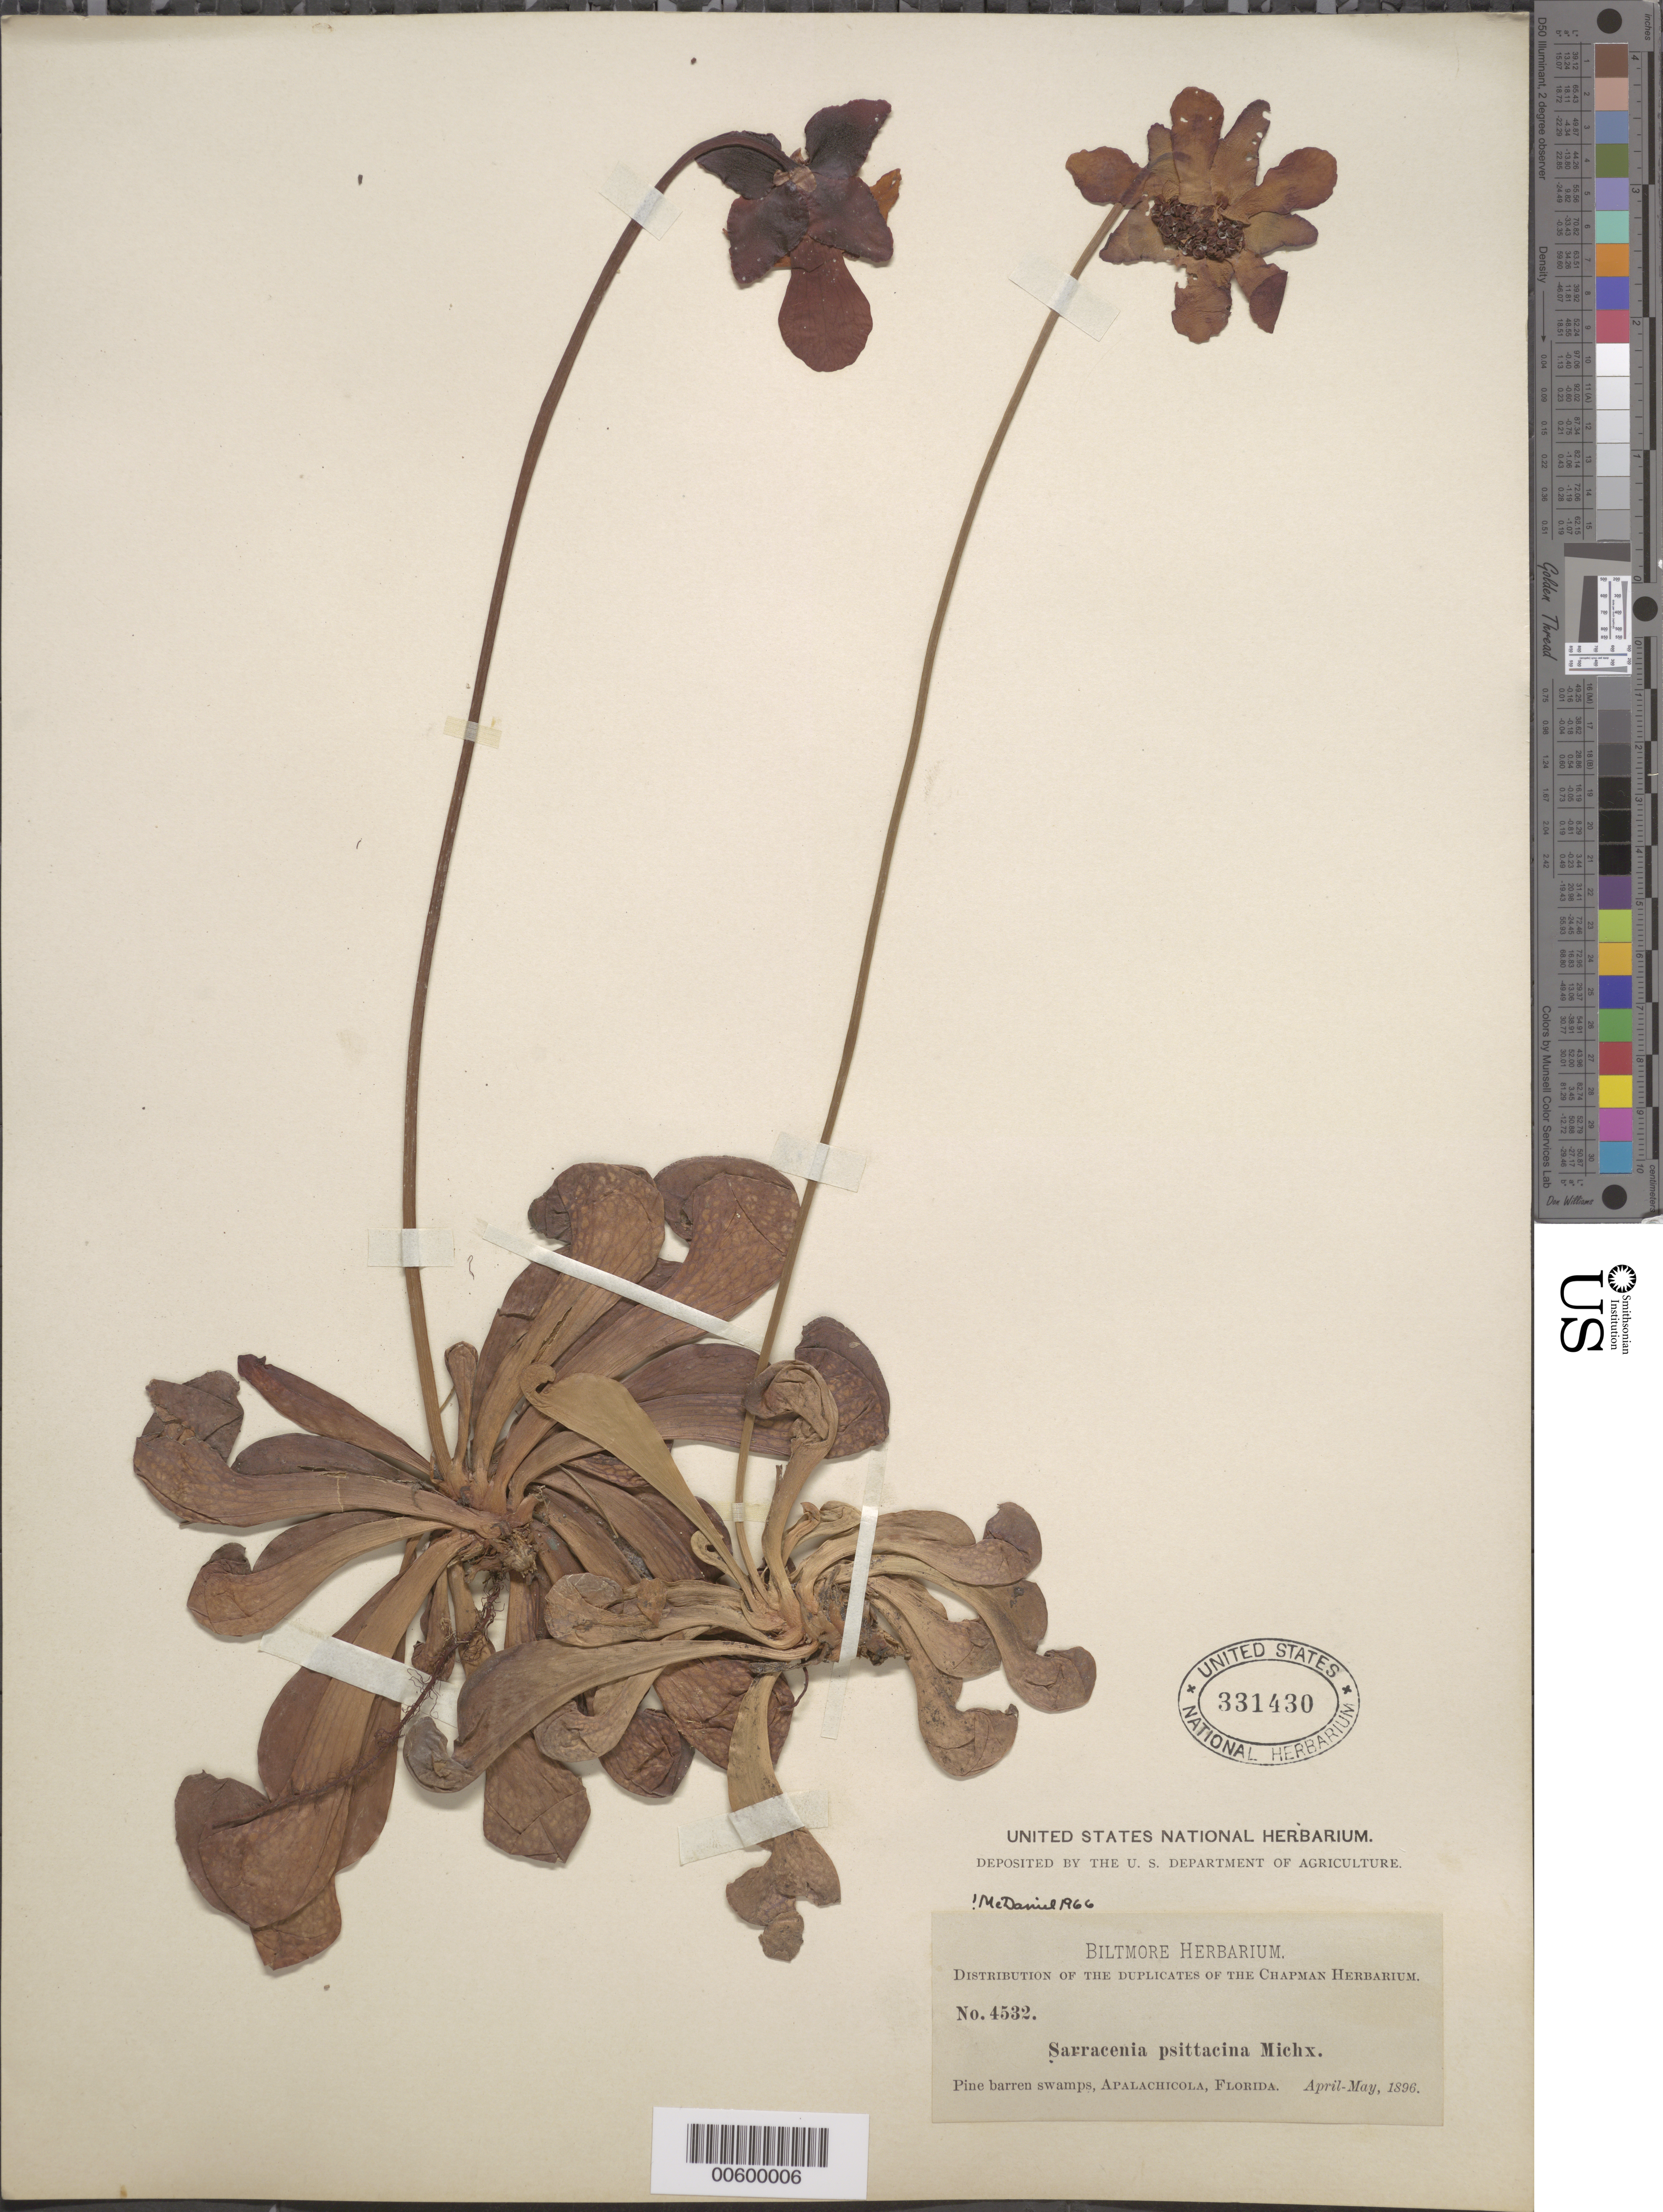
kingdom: Plantae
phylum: Tracheophyta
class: Magnoliopsida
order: Ericales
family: Sarraceniaceae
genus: Sarracenia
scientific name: Sarracenia psittacina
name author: Michx.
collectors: A. W. Chapman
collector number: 4532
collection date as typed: Apr 1896 to -- May 1896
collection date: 1896-04/1896-05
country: United States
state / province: Florida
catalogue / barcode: US 331430